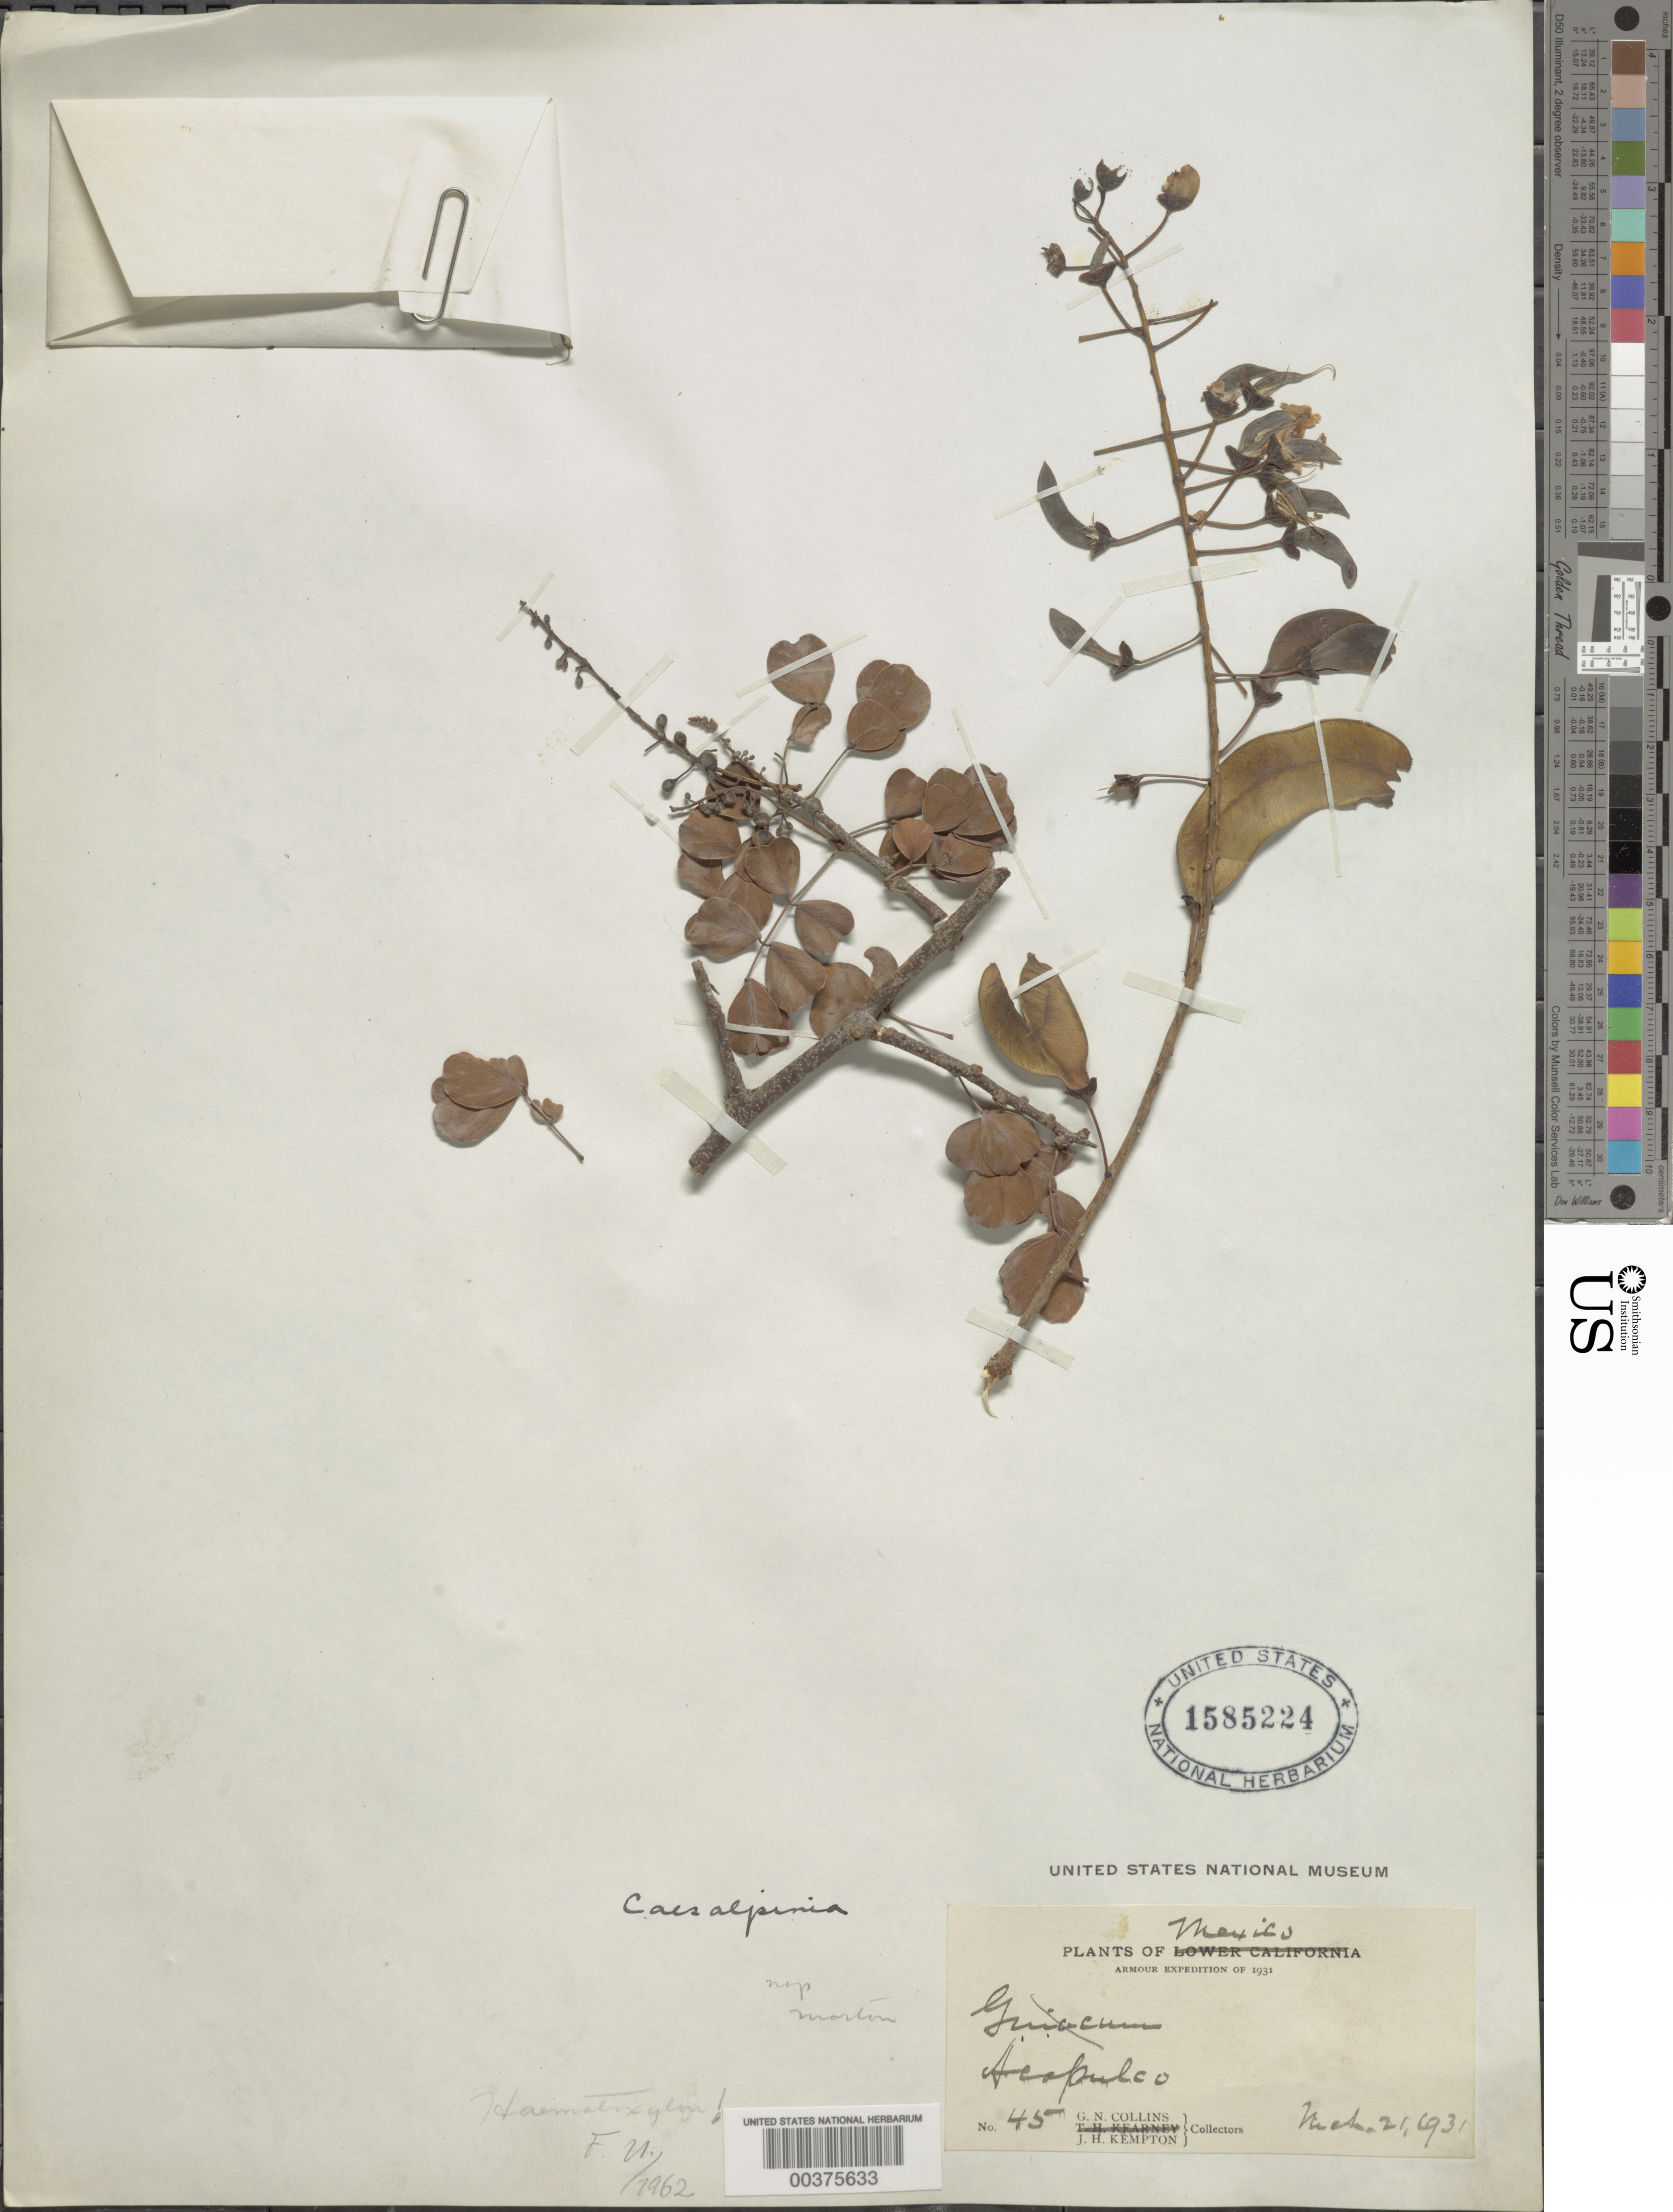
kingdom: Plantae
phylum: Tracheophyta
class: Magnoliopsida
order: Fabales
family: Fabaceae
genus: Haematoxylum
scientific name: Haematoxylum campechianum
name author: L.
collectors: G. Collins & J. H. Kempton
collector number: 45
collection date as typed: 21 Mar 1931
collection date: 1931-03-21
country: Mexico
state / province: Guerrero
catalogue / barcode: US 1585224